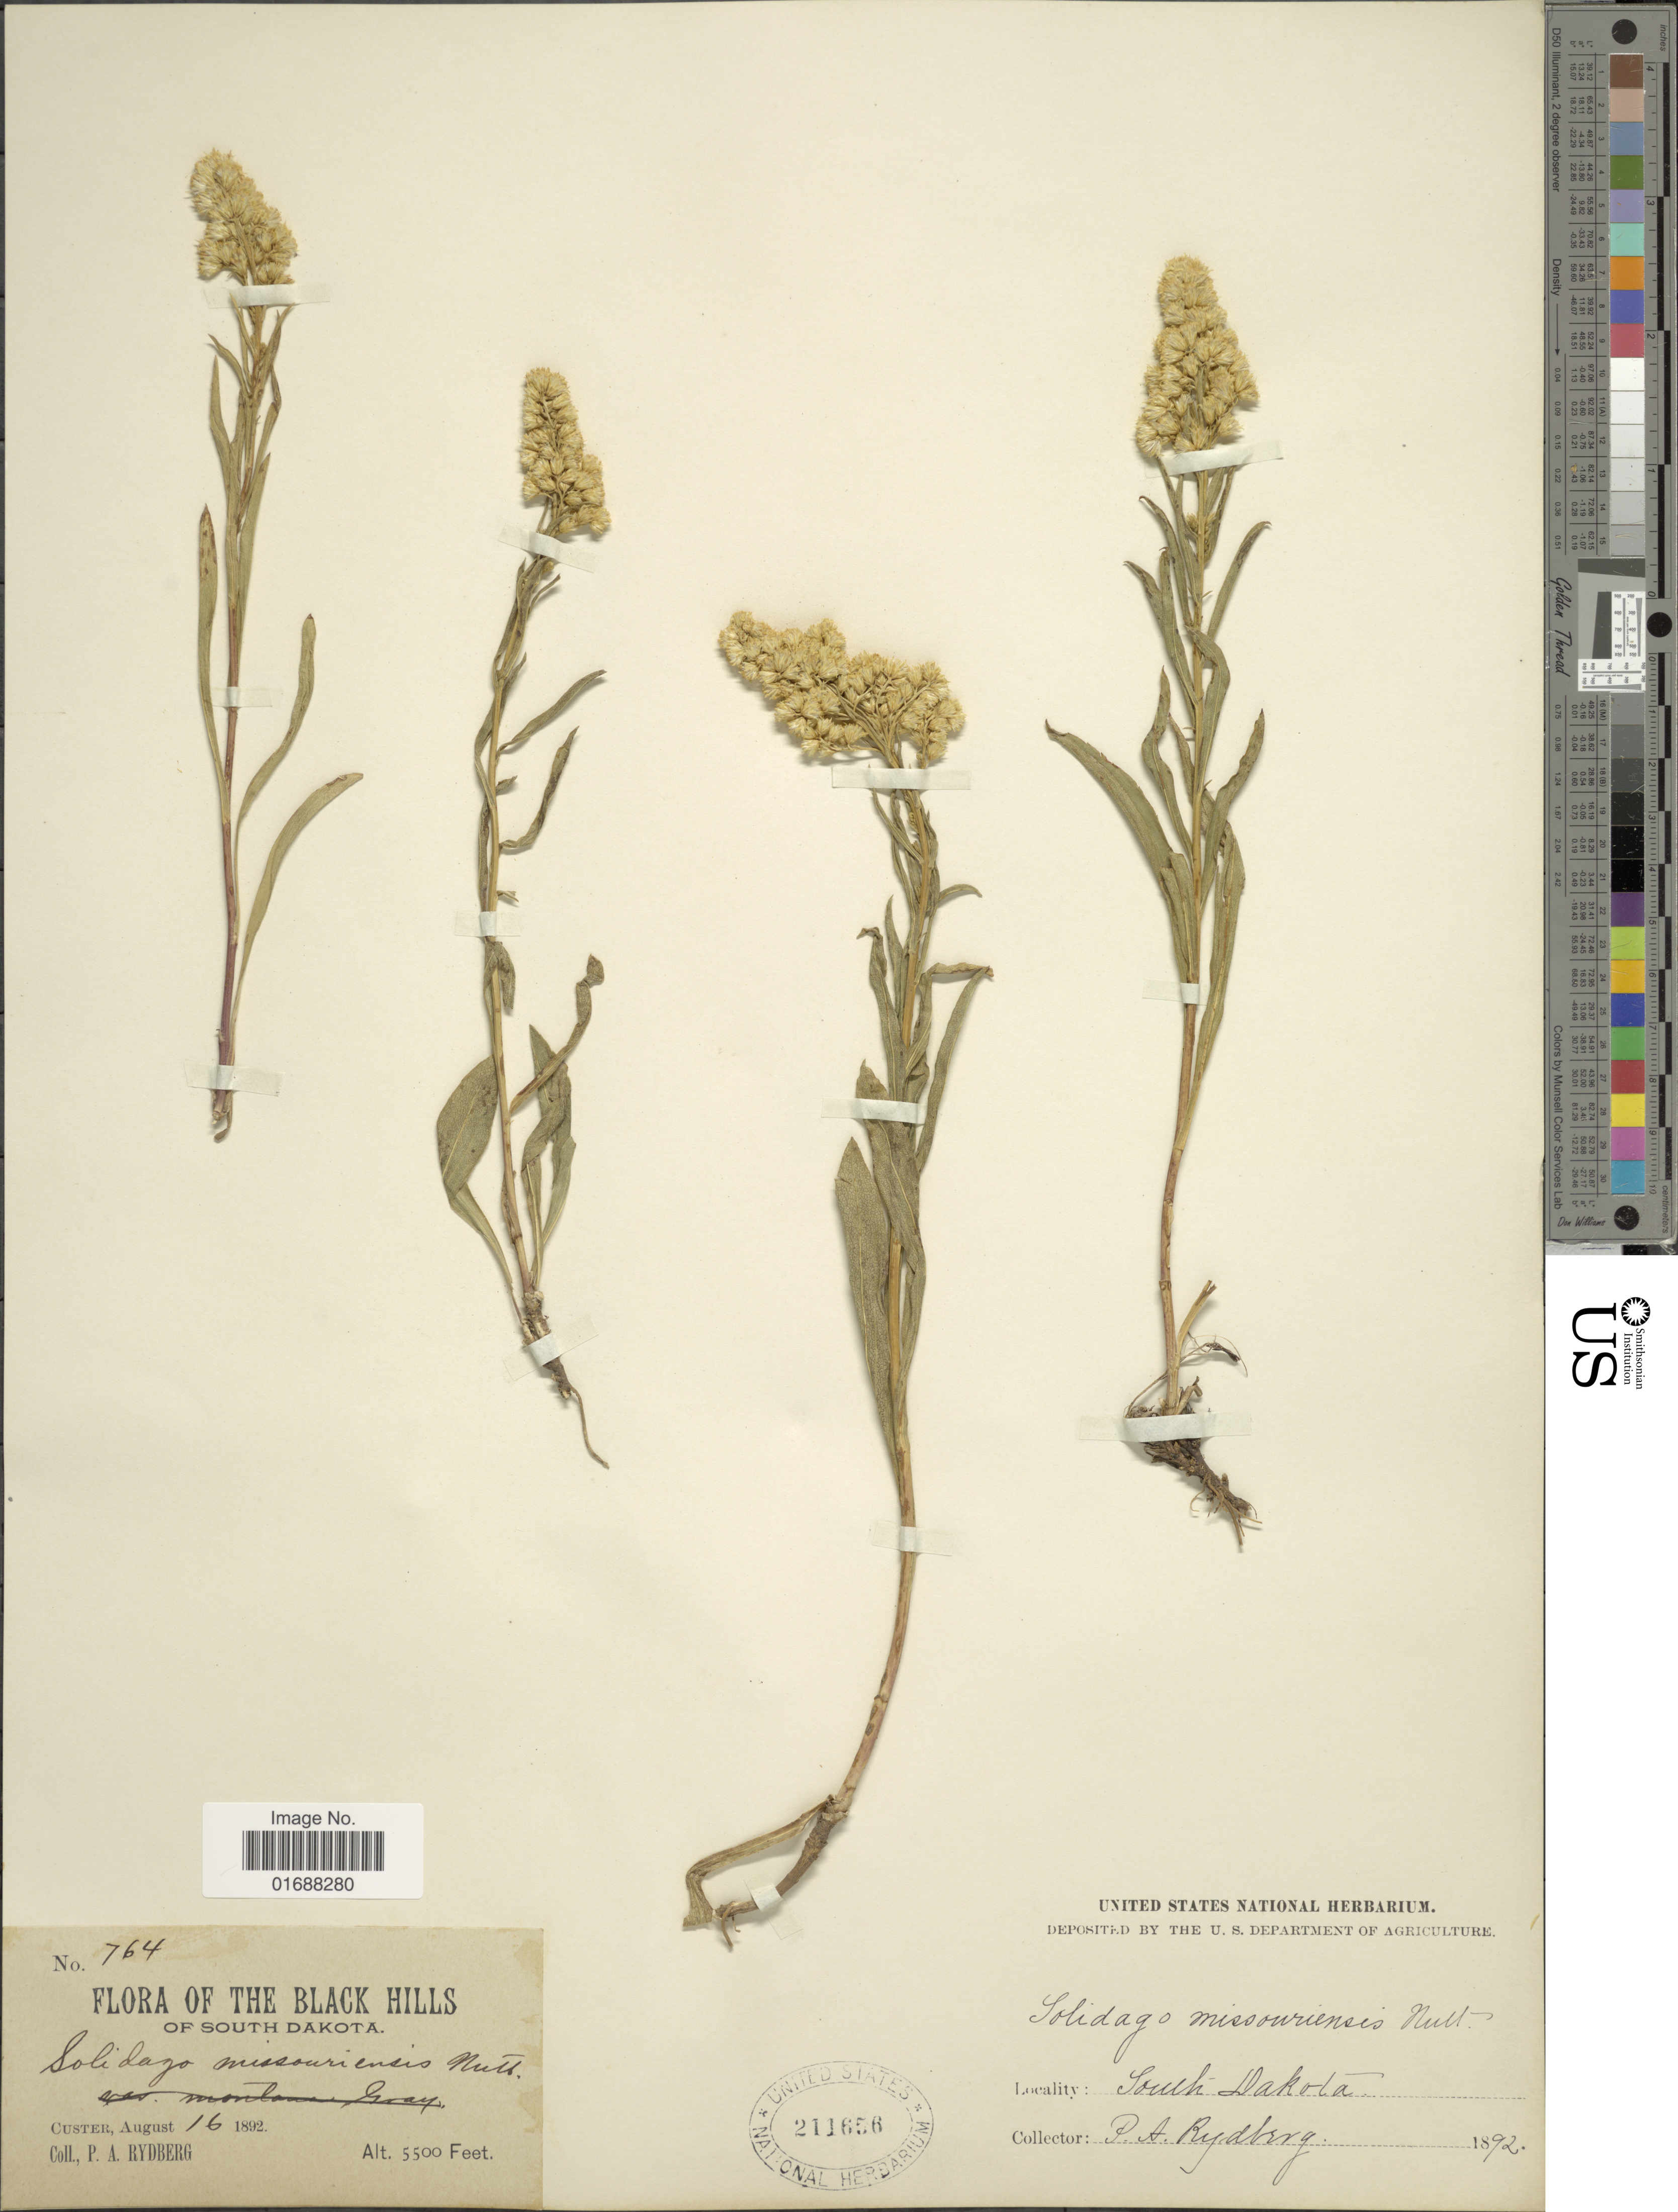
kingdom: Plantae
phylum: Tracheophyta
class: Magnoliopsida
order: Asterales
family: Asteraceae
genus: Solidago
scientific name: Solidago missouriensis var. missouriensis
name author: Nutt.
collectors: P. A. Rydberg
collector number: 764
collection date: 1892-08-16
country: United States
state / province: South Dakota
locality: The Black Hills of South Dakota,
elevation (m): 1676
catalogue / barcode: US 211656